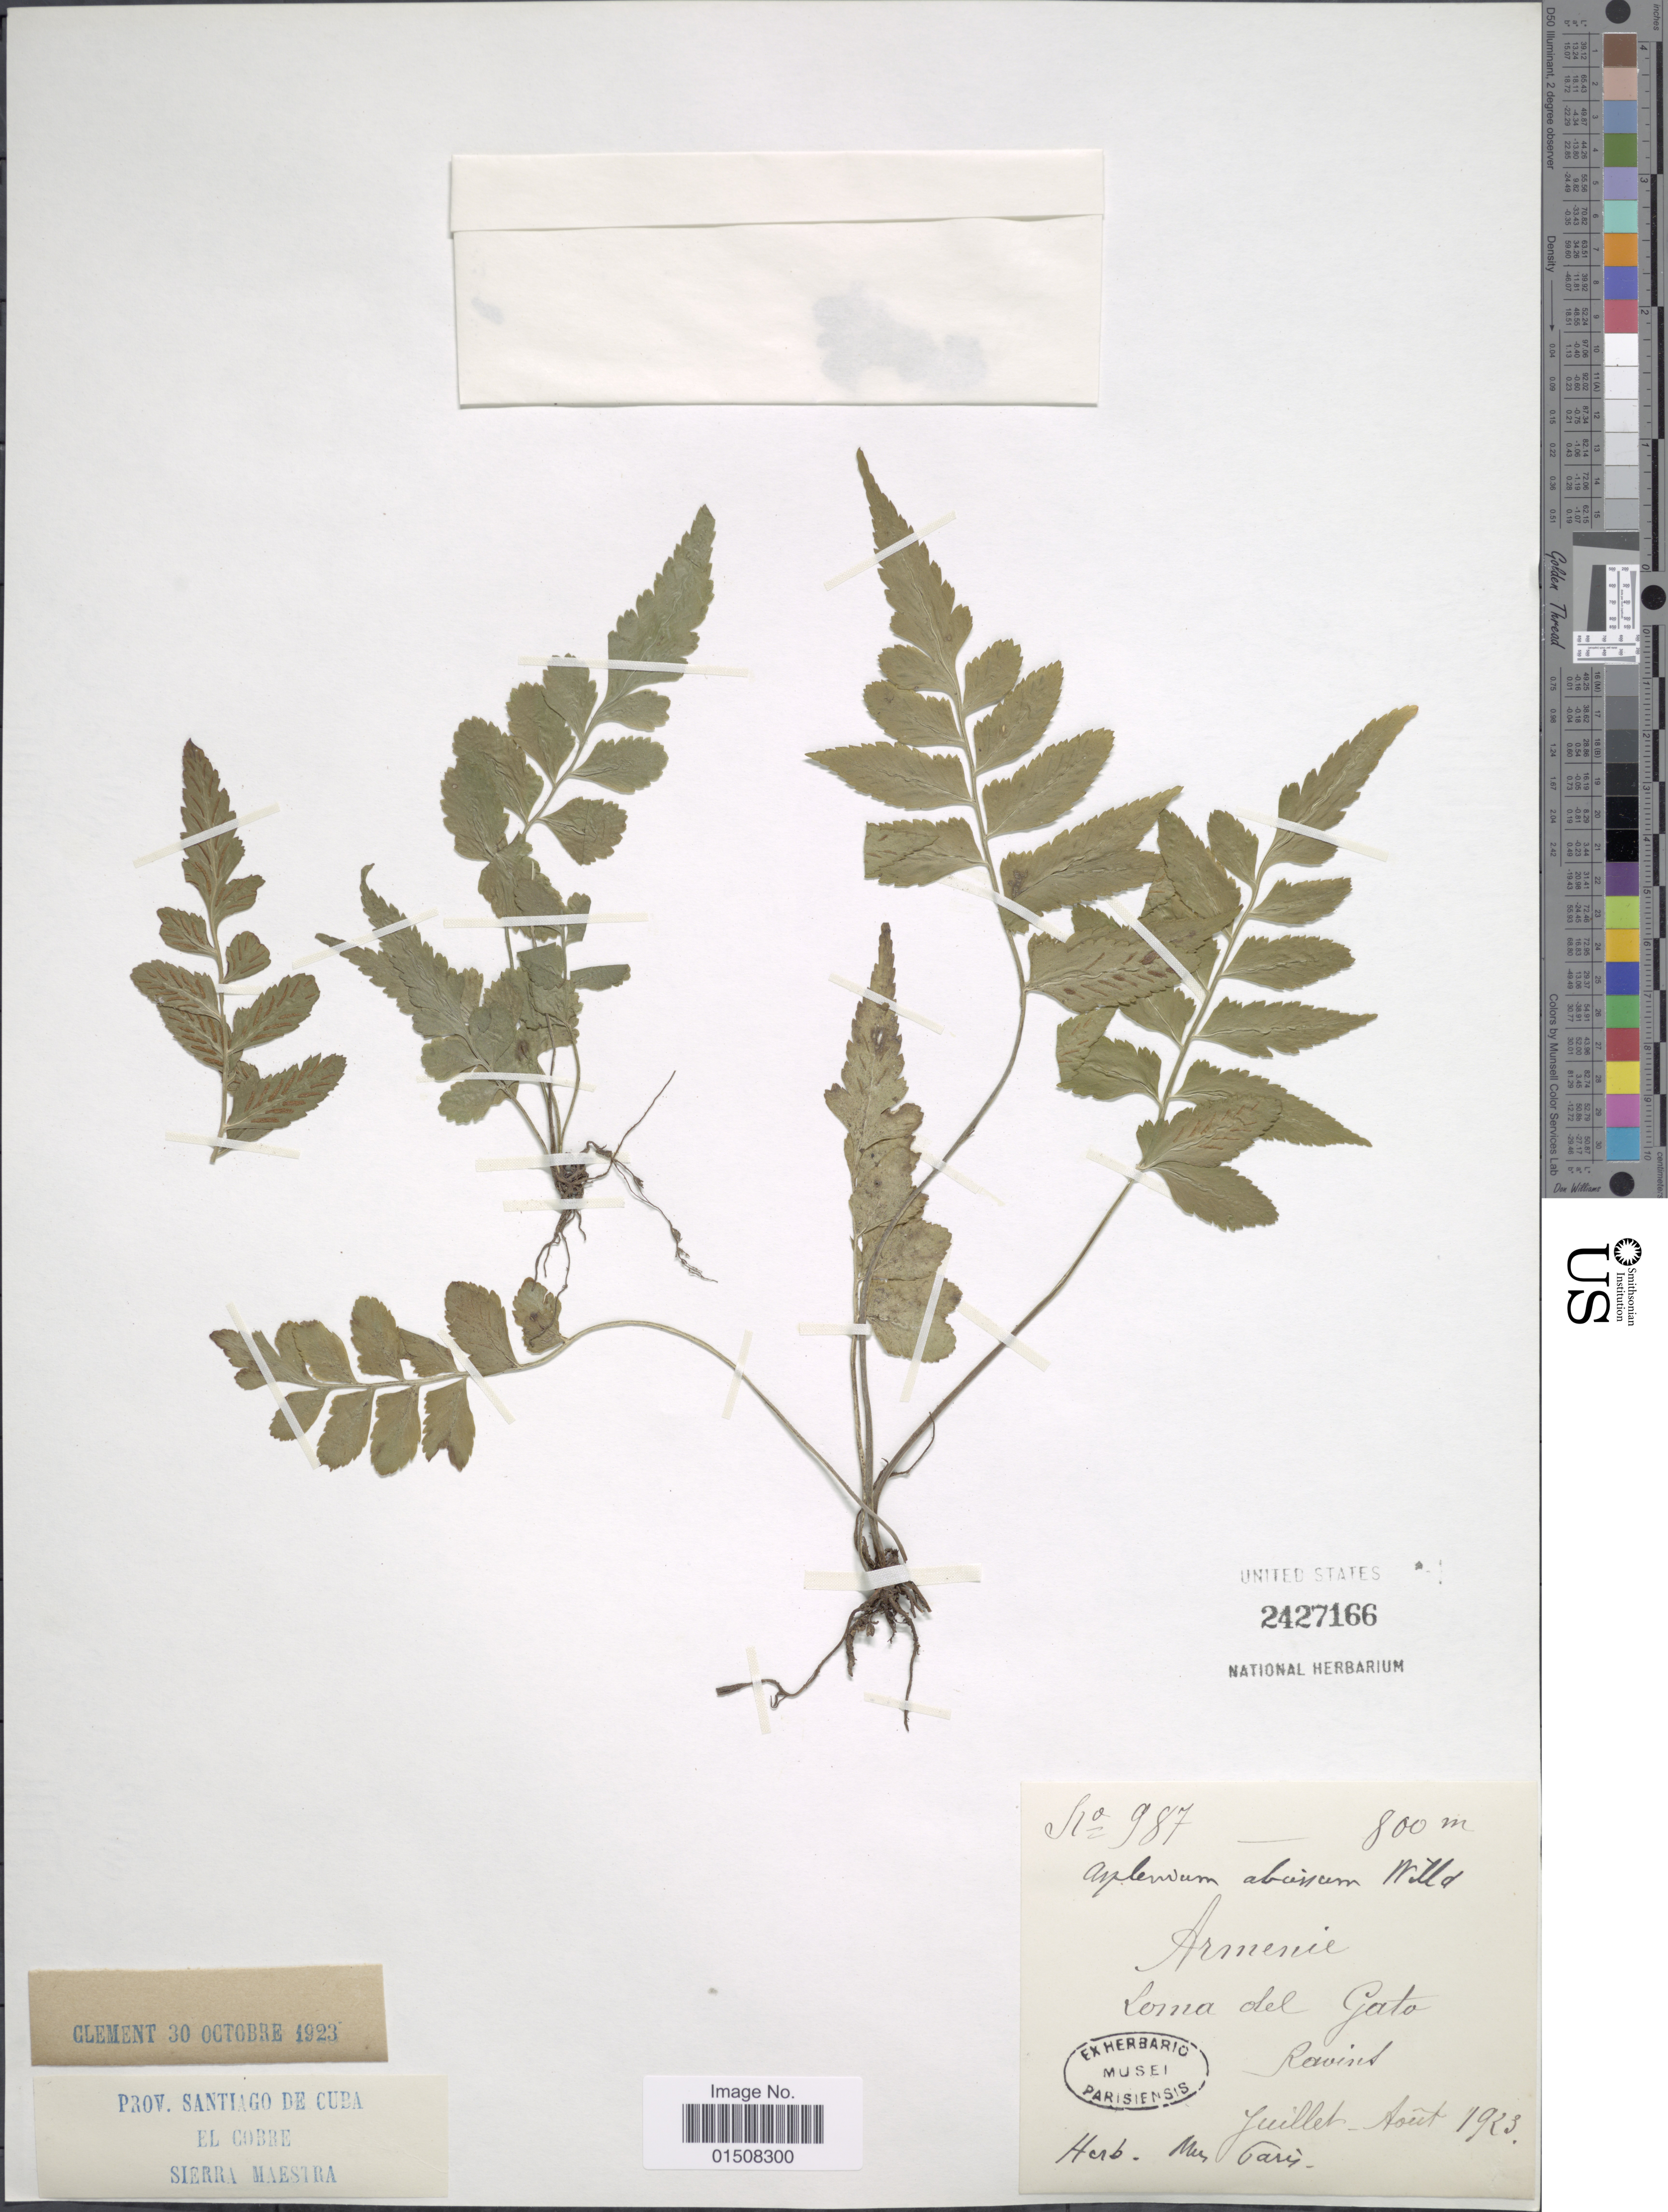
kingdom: Plantae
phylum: Tracheophyta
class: Polypodiopsida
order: Polypodiales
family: Aspleniaceae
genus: Asplenium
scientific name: Asplenium abscissum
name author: Willd.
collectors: -. Clement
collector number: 987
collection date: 1923-07/1923-08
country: Armenia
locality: Armenie, Loma del Gato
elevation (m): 800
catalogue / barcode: US 2427166